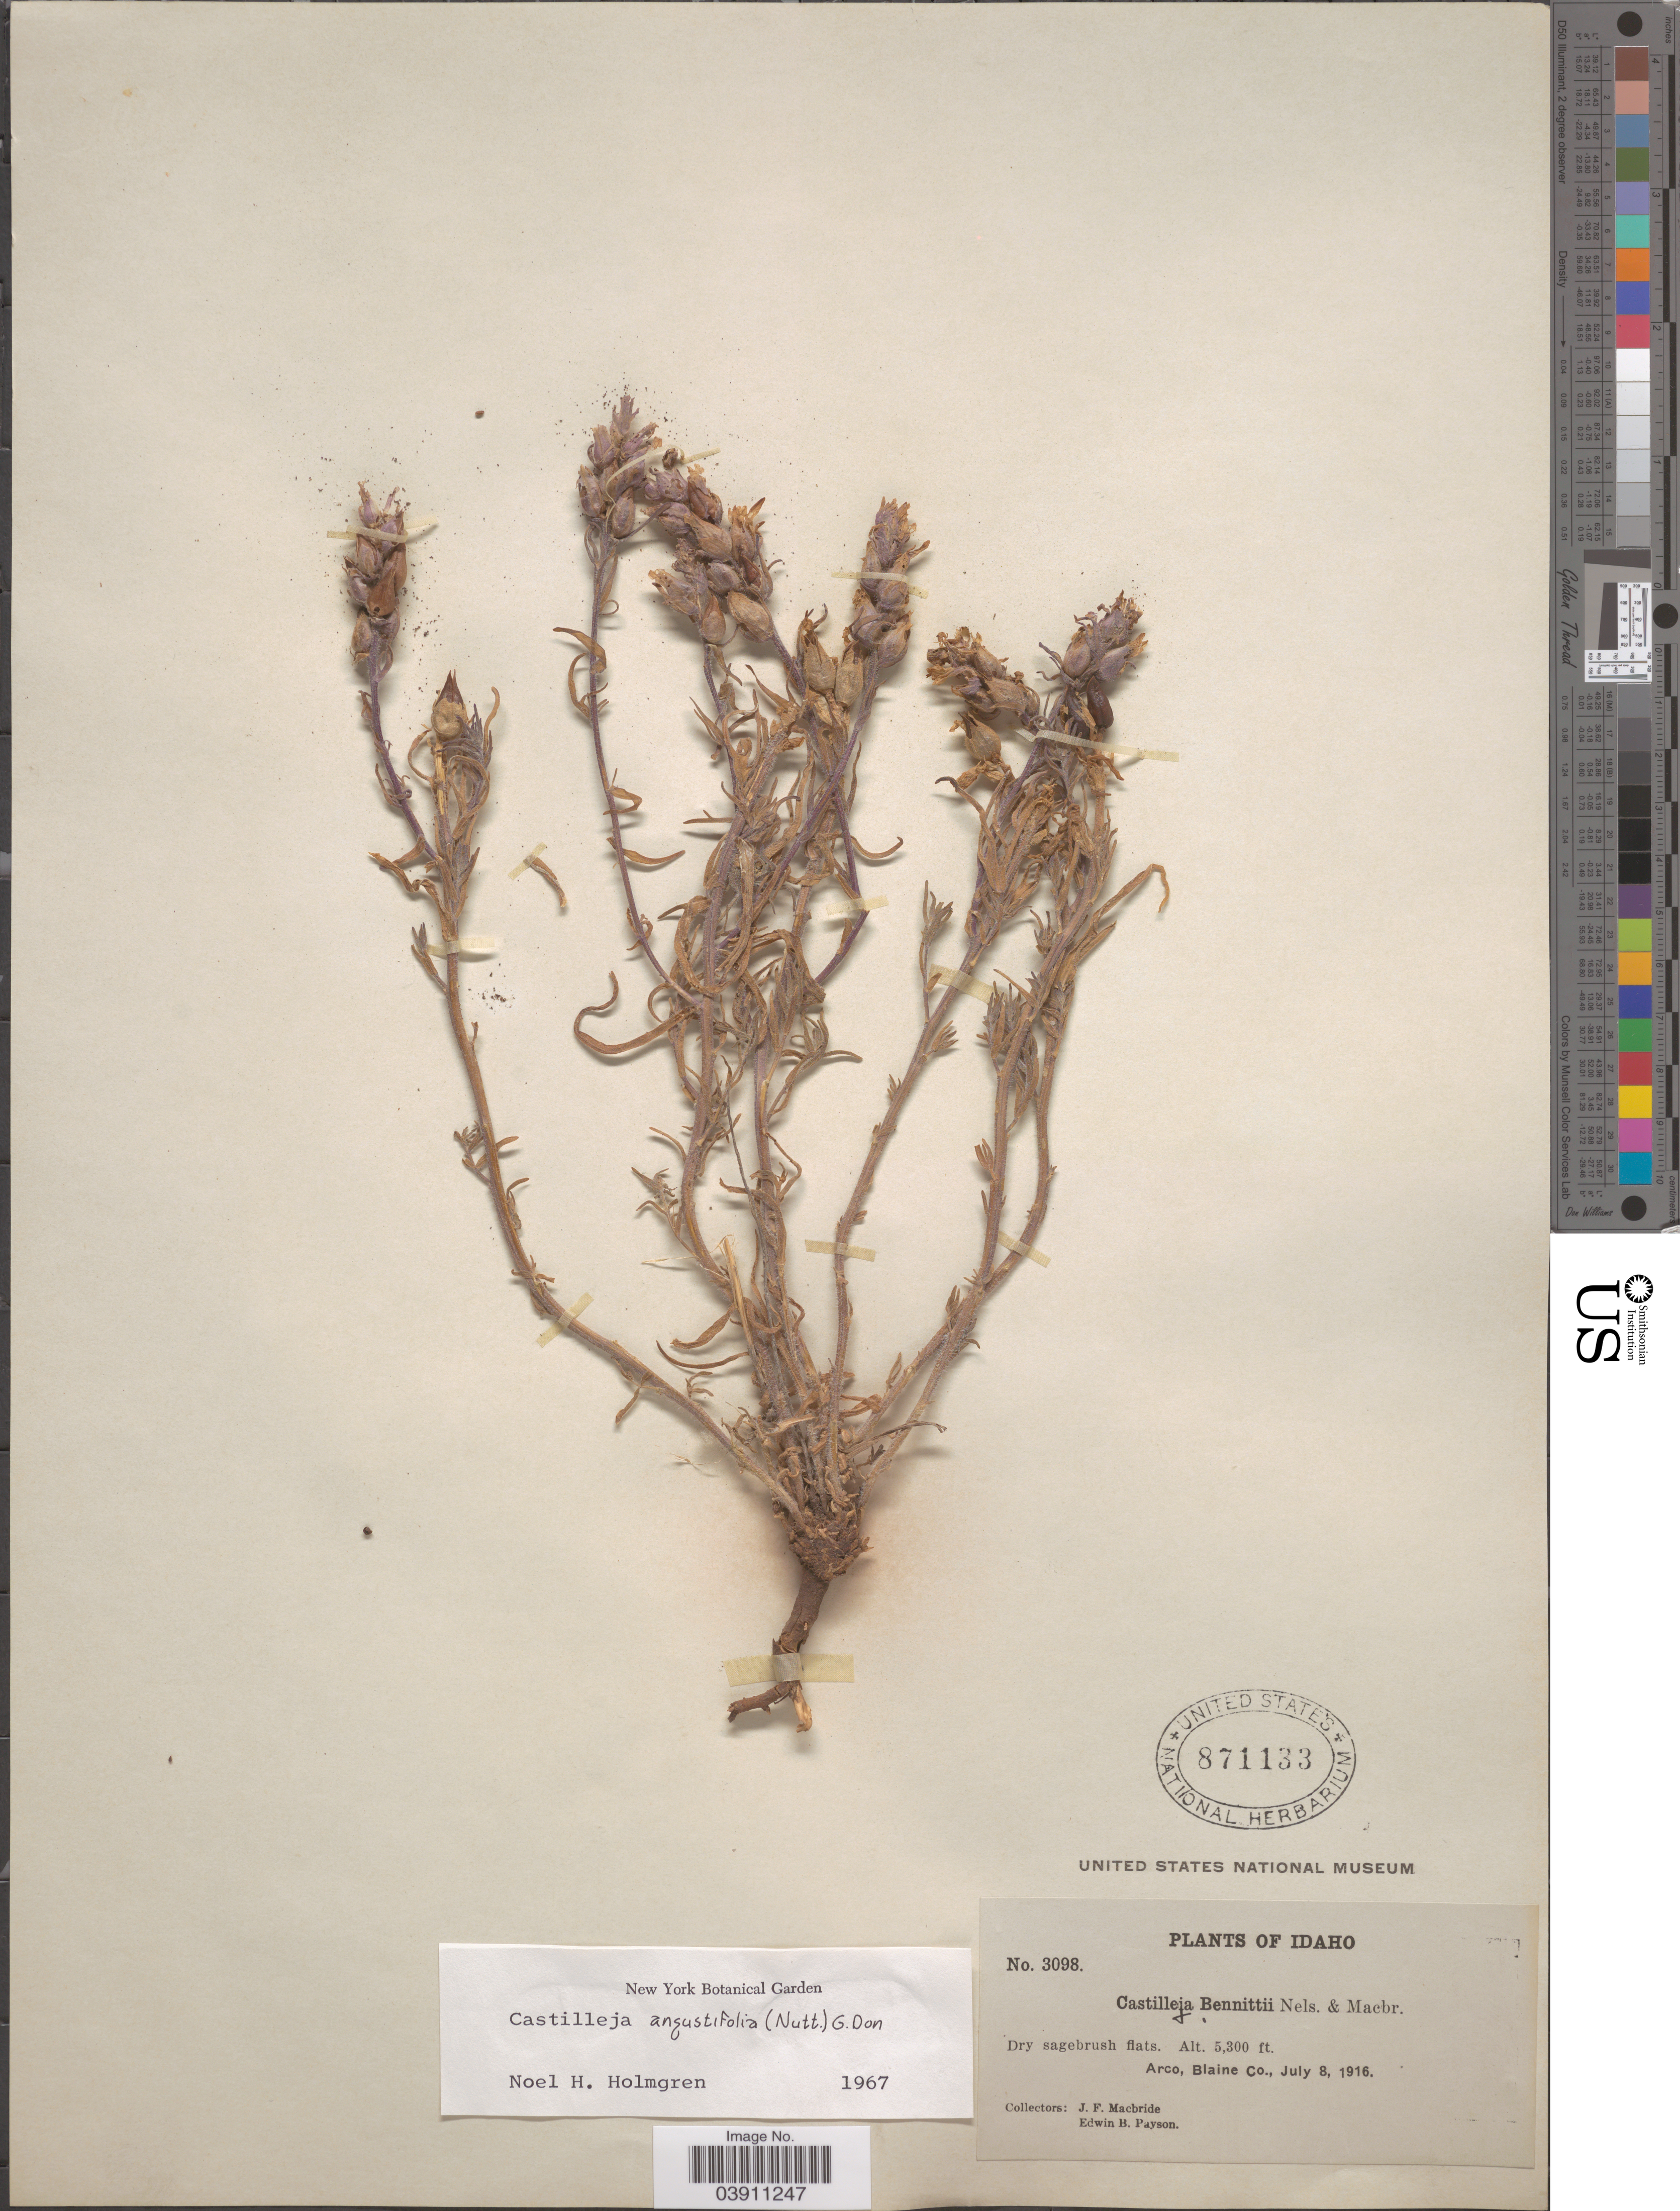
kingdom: Plantae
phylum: Tracheophyta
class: Magnoliopsida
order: Lamiales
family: Orobanchaceae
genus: Castilleja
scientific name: Castilleja angustifolia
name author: (Nutt.) G. Don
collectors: J. F. Macbride & E. B. Payson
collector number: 3098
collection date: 1916-07-08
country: United States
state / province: Idaho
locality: Dry sagebrush flats. Arco, Blaine Co.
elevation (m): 1615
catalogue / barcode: US 871133